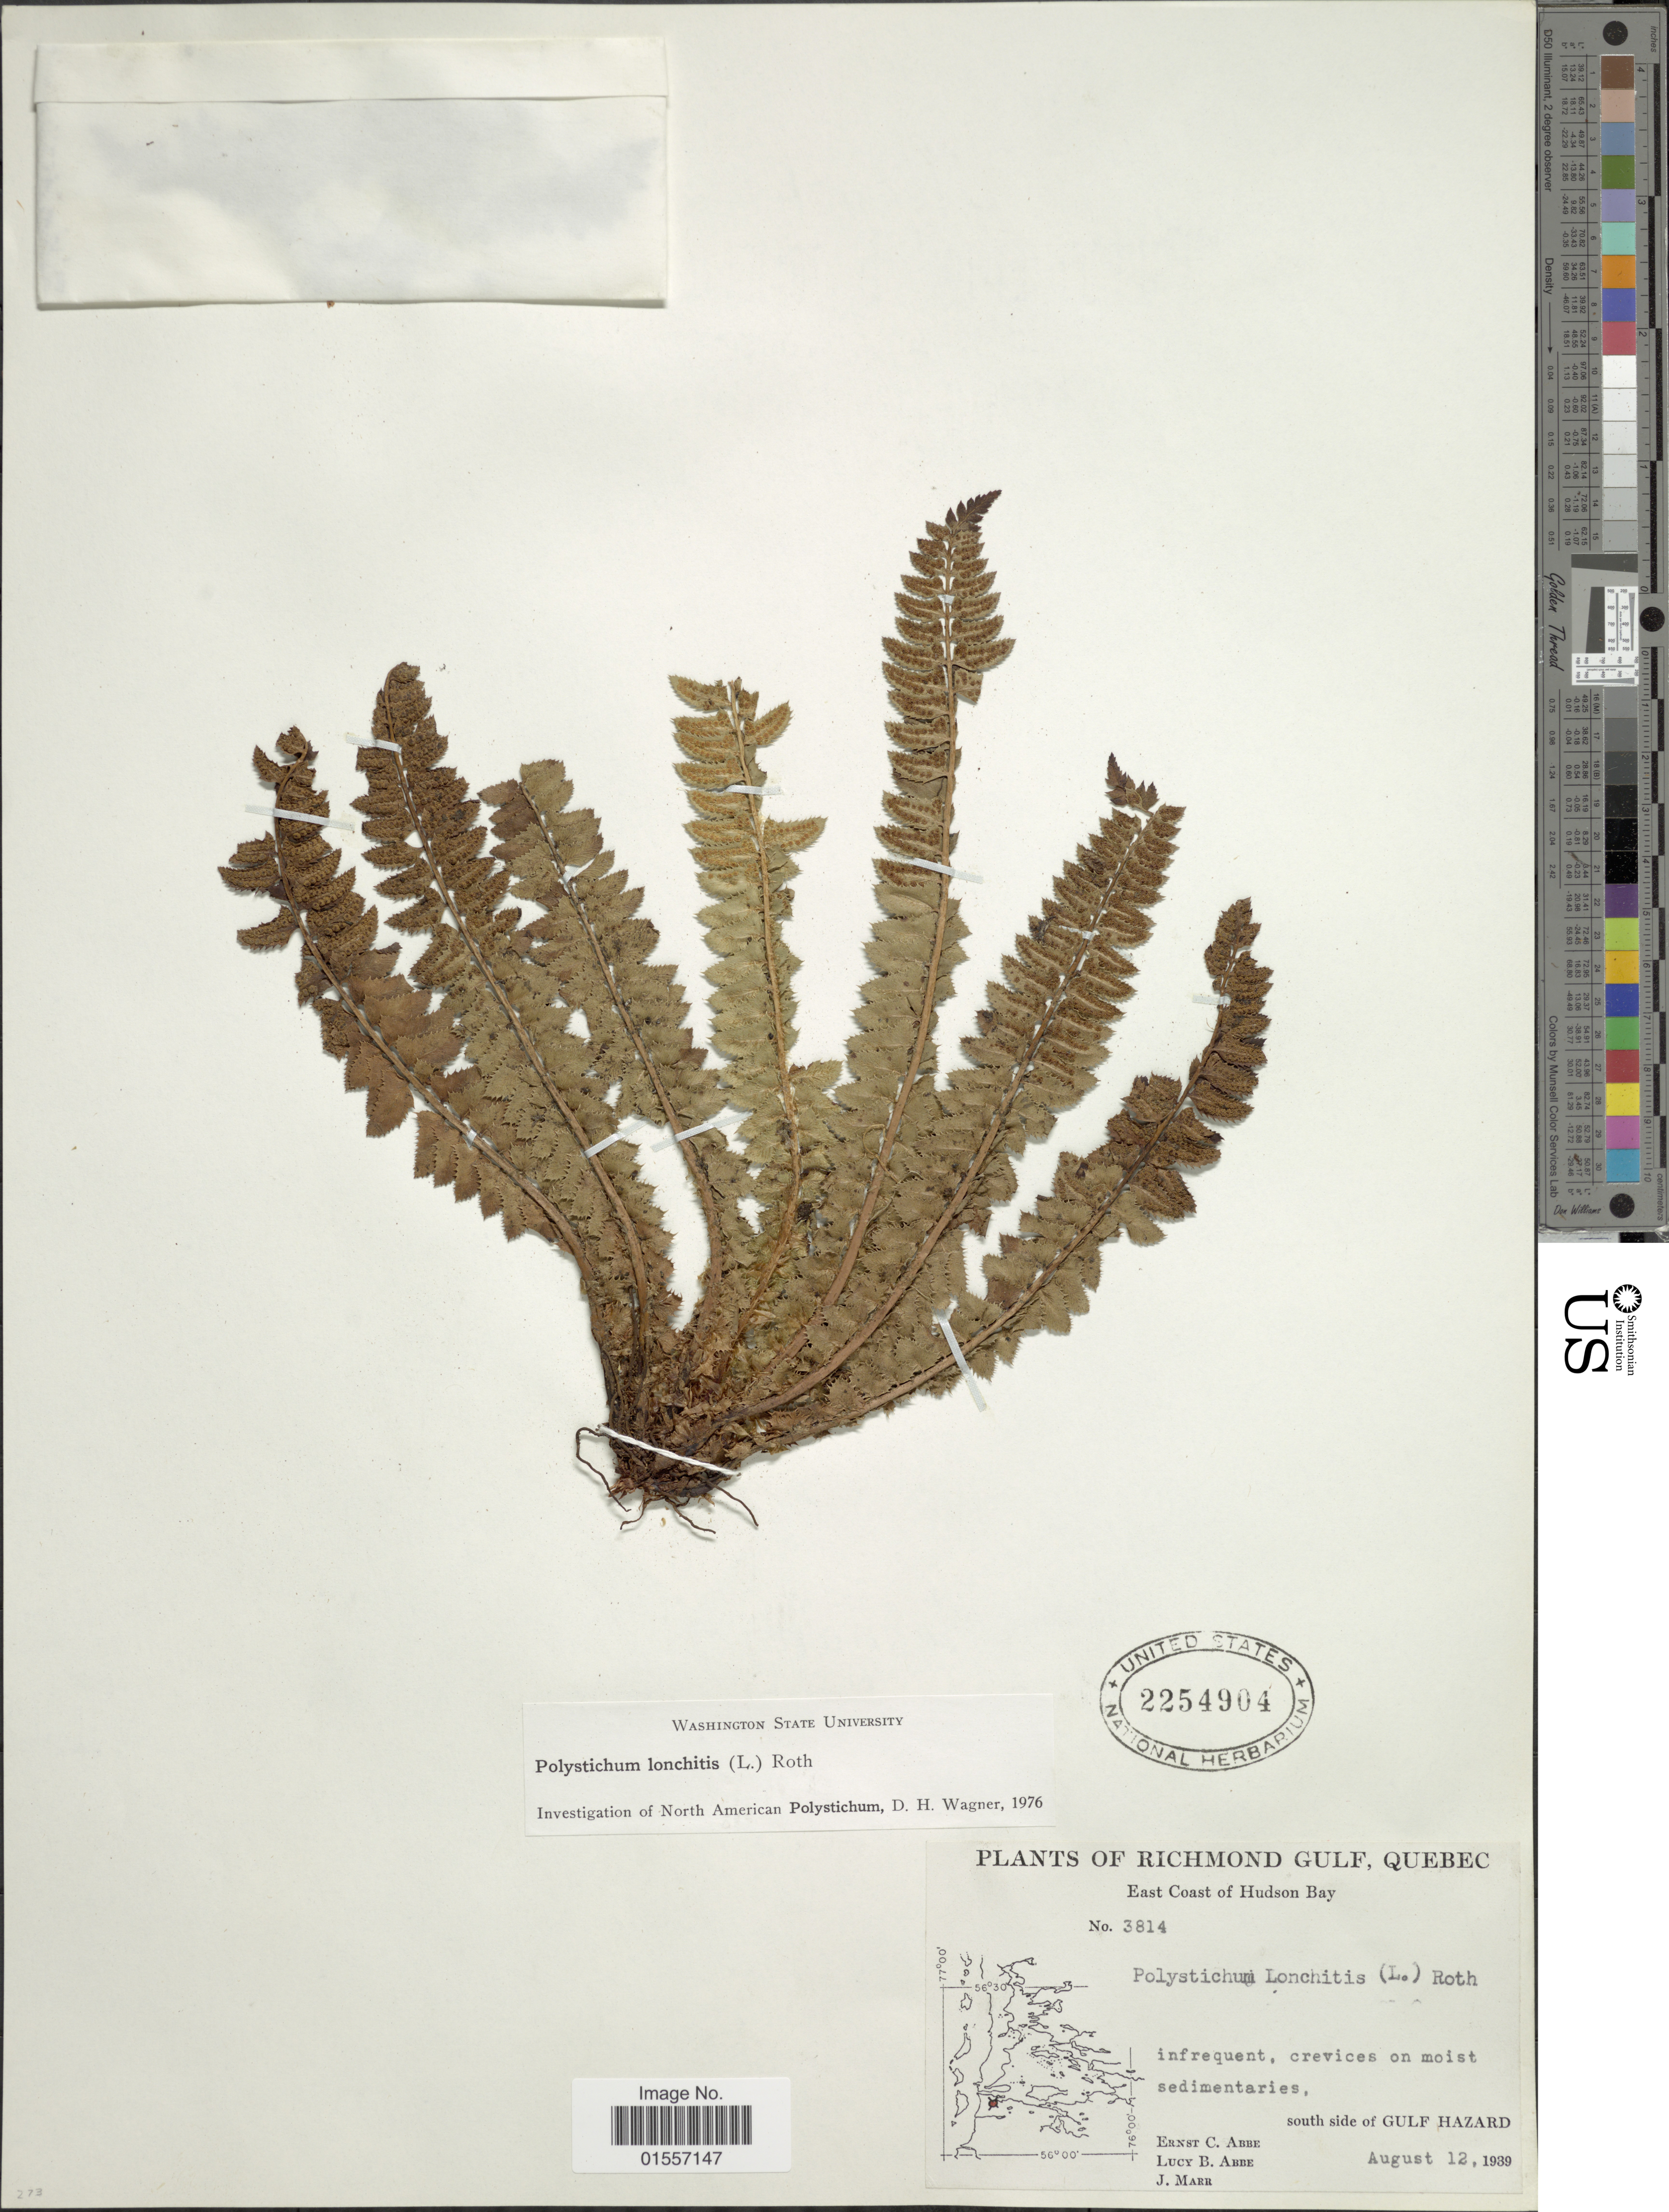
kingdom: Plantae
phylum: Tracheophyta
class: Polypodiopsida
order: Polypodiales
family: Dryopteridaceae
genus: Polystichum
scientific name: Polystichum lonchitis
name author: (Roth) L.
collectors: E. C. Abbe, L. B. Abbe & J. Marr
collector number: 3814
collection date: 1939-08-12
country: Canada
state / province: Quebec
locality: Richmons Gulf, south side of Gulf Hazard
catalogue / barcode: US 2254904